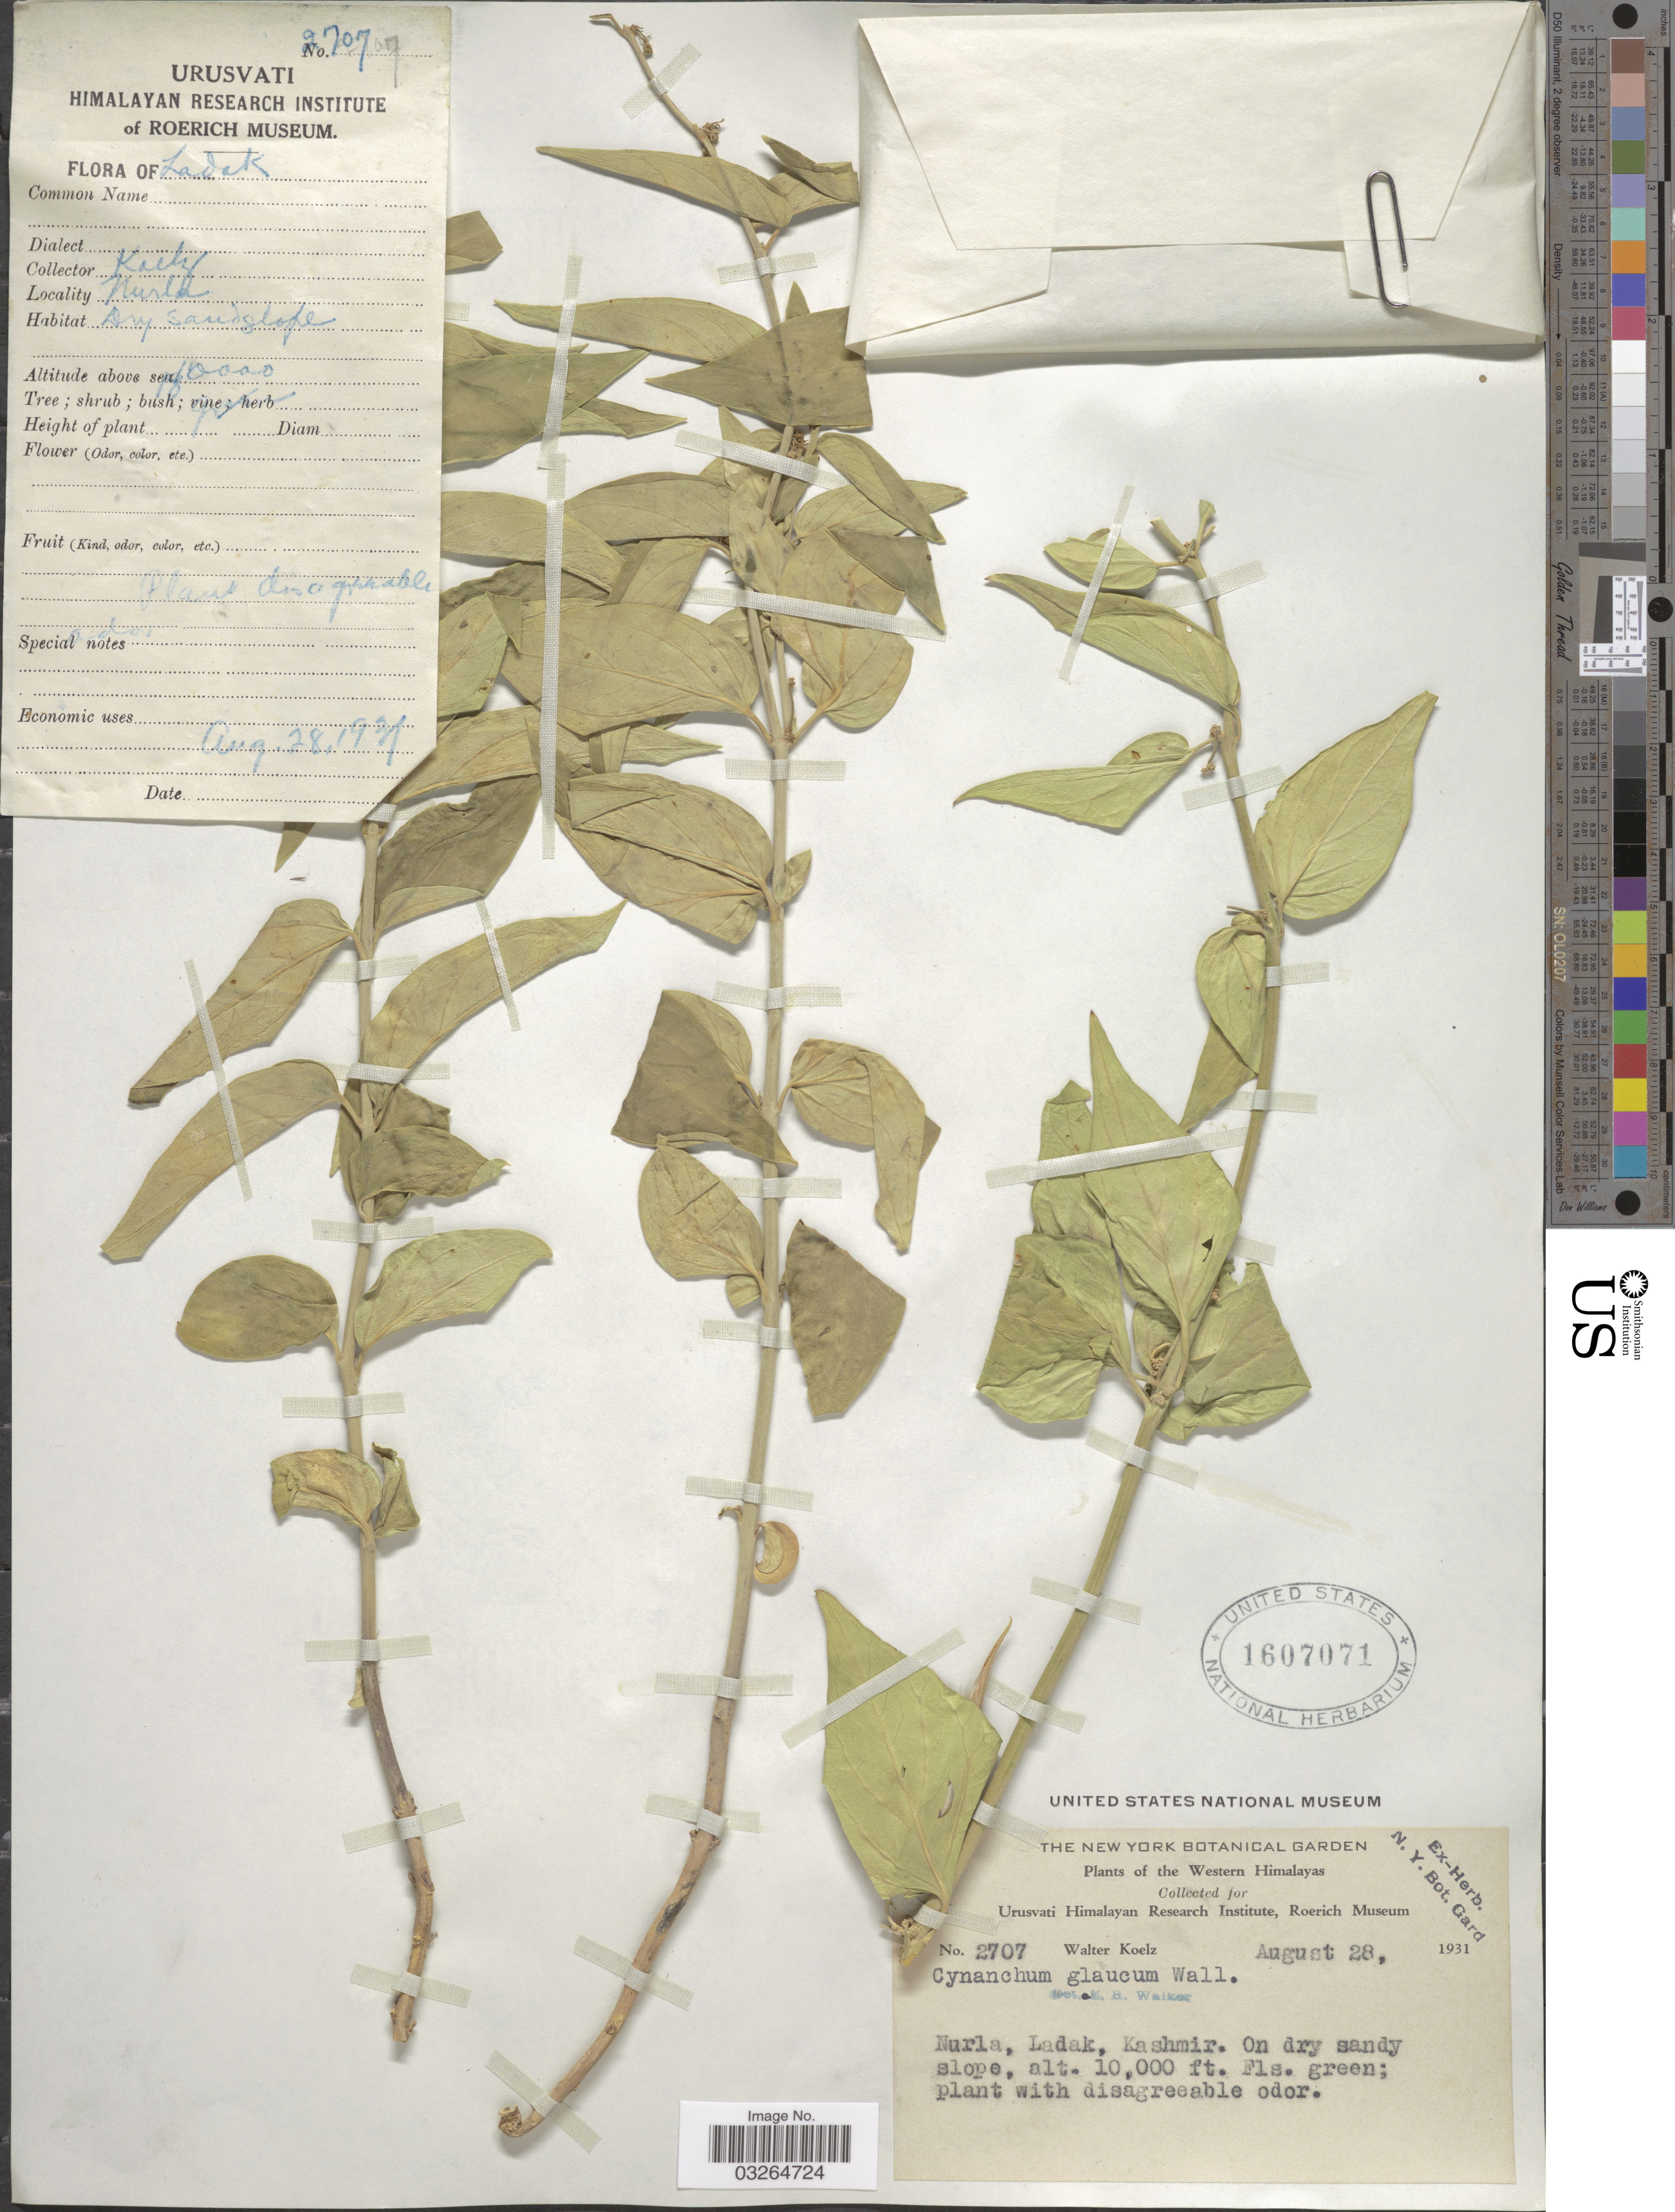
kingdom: Plantae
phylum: Tracheophyta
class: Magnoliopsida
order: Gentianales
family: Apocynaceae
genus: Cynanchum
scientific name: Cynanchum canescens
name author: (Willd.) K. Schum.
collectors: W. N. Koelz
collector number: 2707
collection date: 1931-08-28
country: India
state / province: Ladakh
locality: Western Himalayas, Nurla, Ladak, Kashmir.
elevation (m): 3048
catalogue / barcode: US 1607071